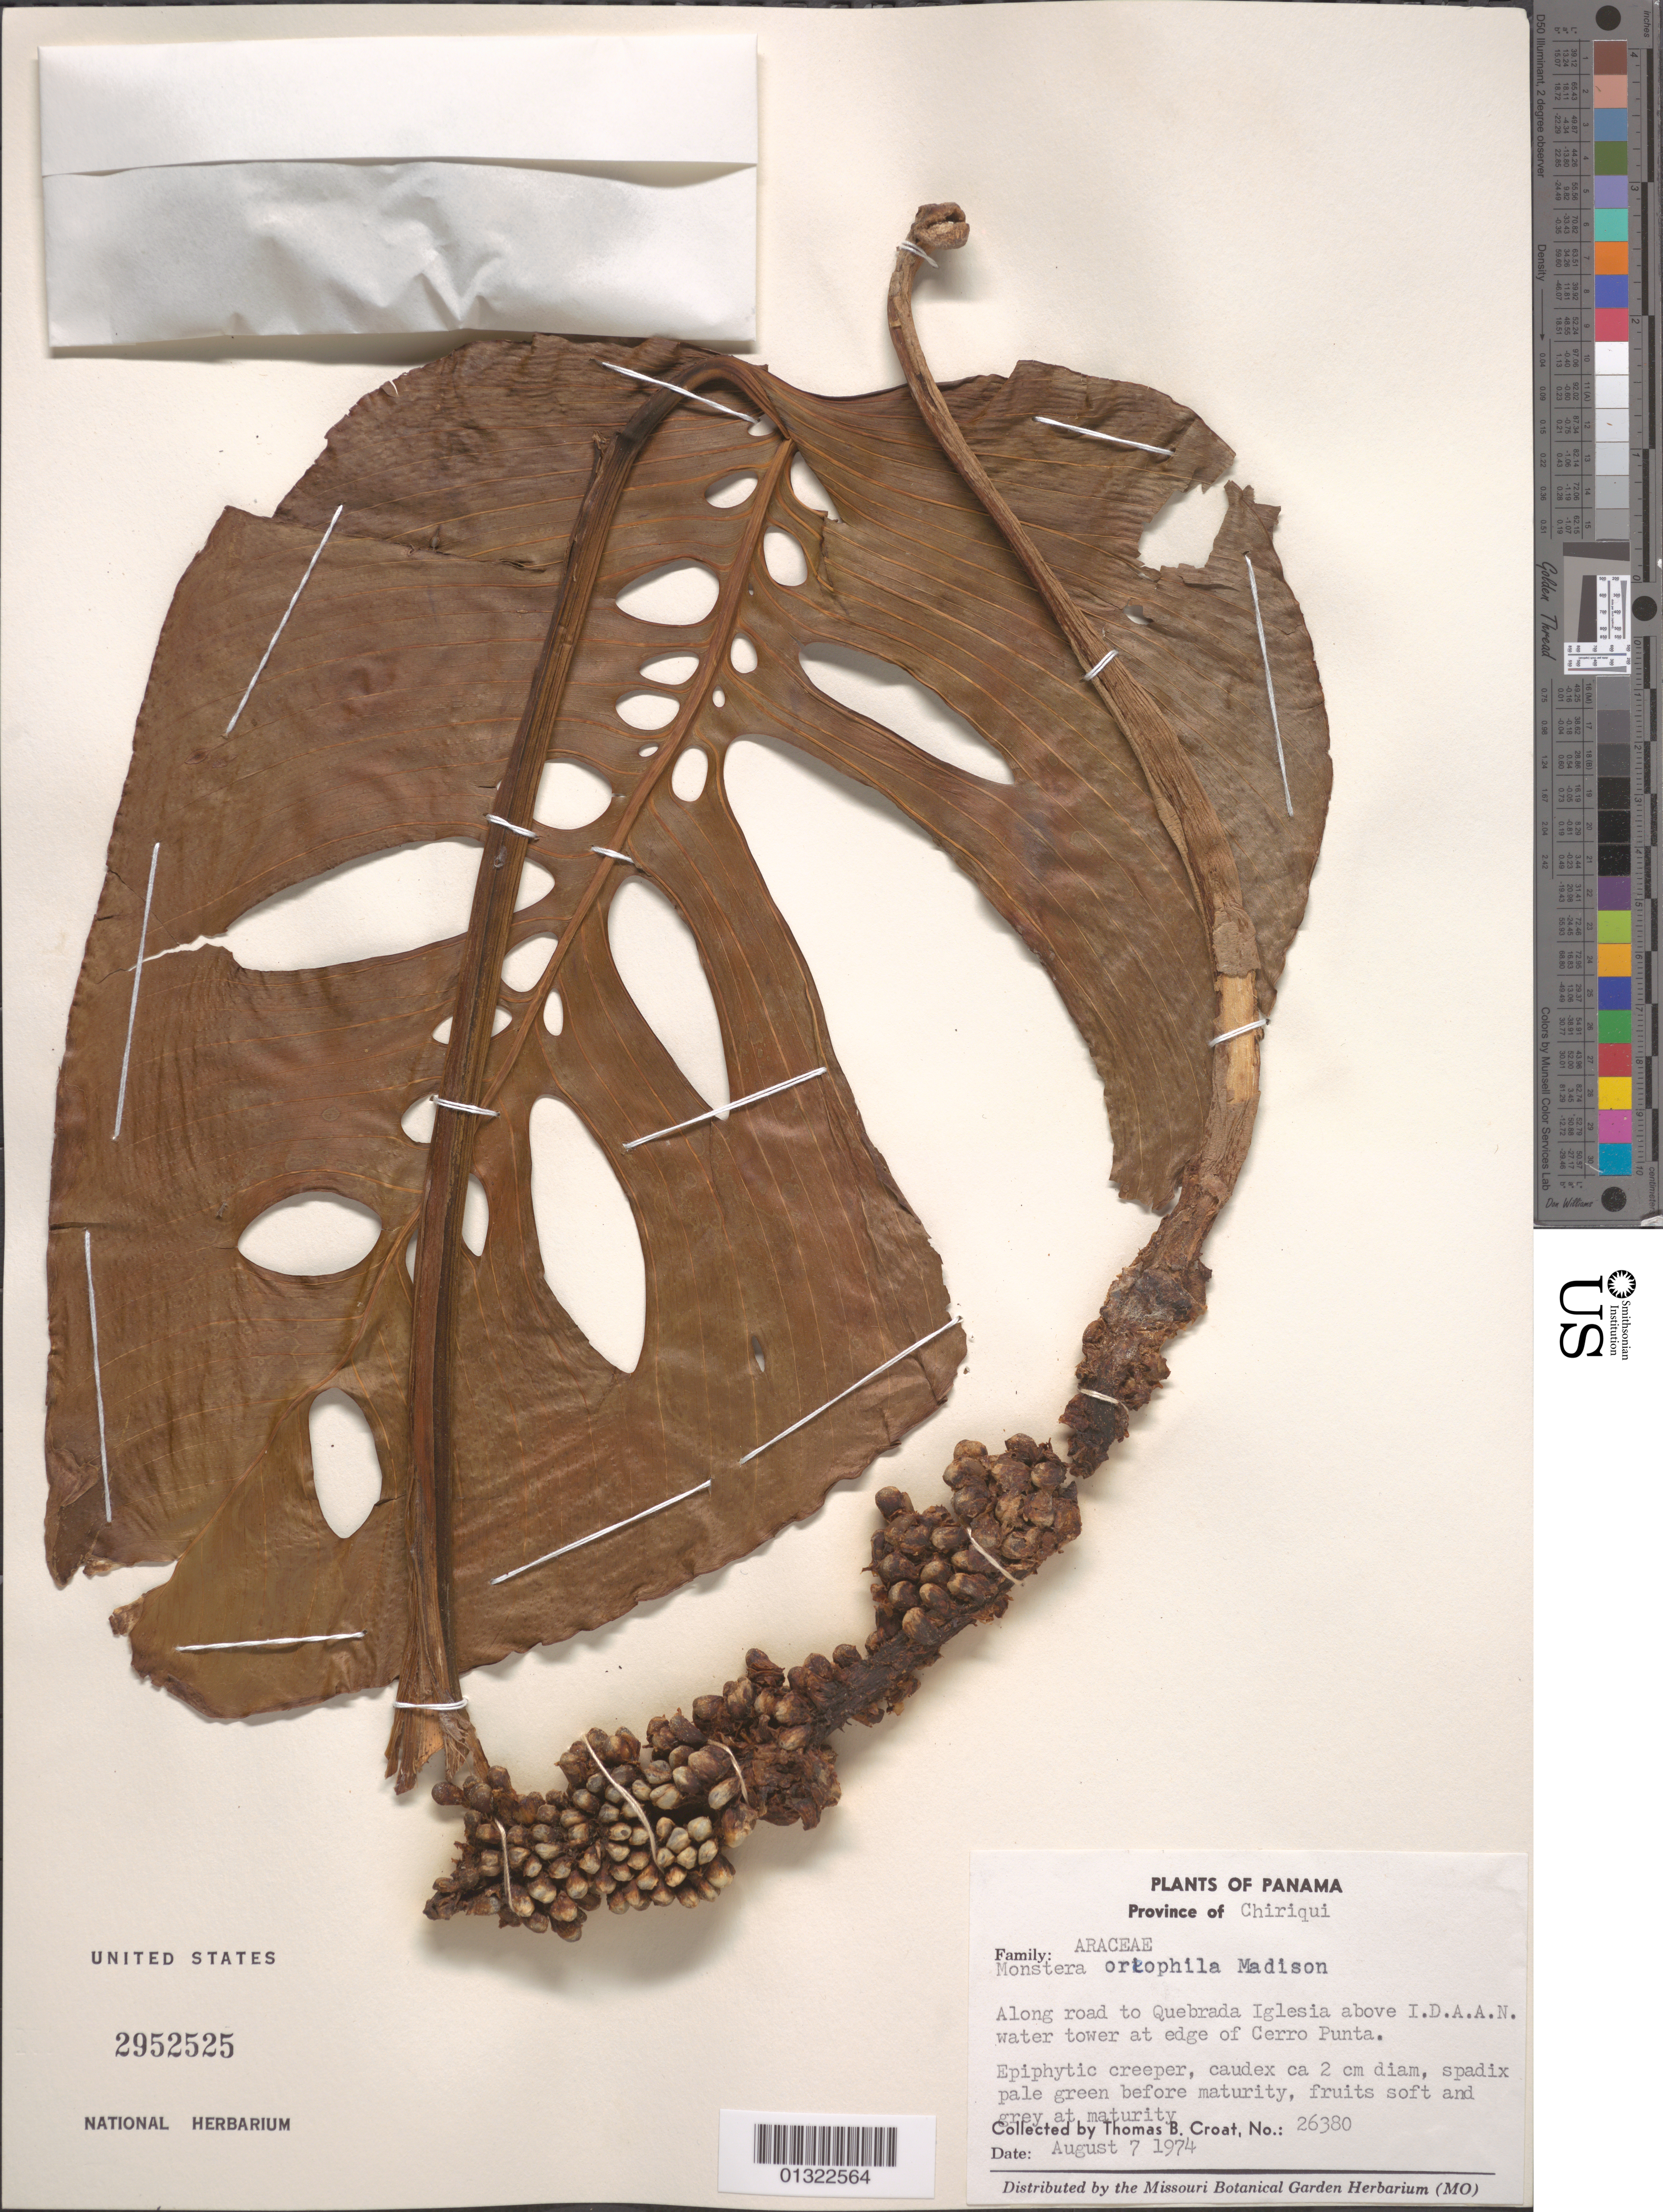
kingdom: Plantae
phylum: Tracheophyta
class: Liliopsida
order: Alismatales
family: Araceae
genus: Monstera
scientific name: Monstera oreophila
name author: Madison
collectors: T. B. Croat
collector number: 26380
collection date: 1974-08-07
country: Panama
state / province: Chiriqui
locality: Along road to Quebrada Iglesia above I.D.A.A.N. water tower at edge of Cerro Punta.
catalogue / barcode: US 2652525